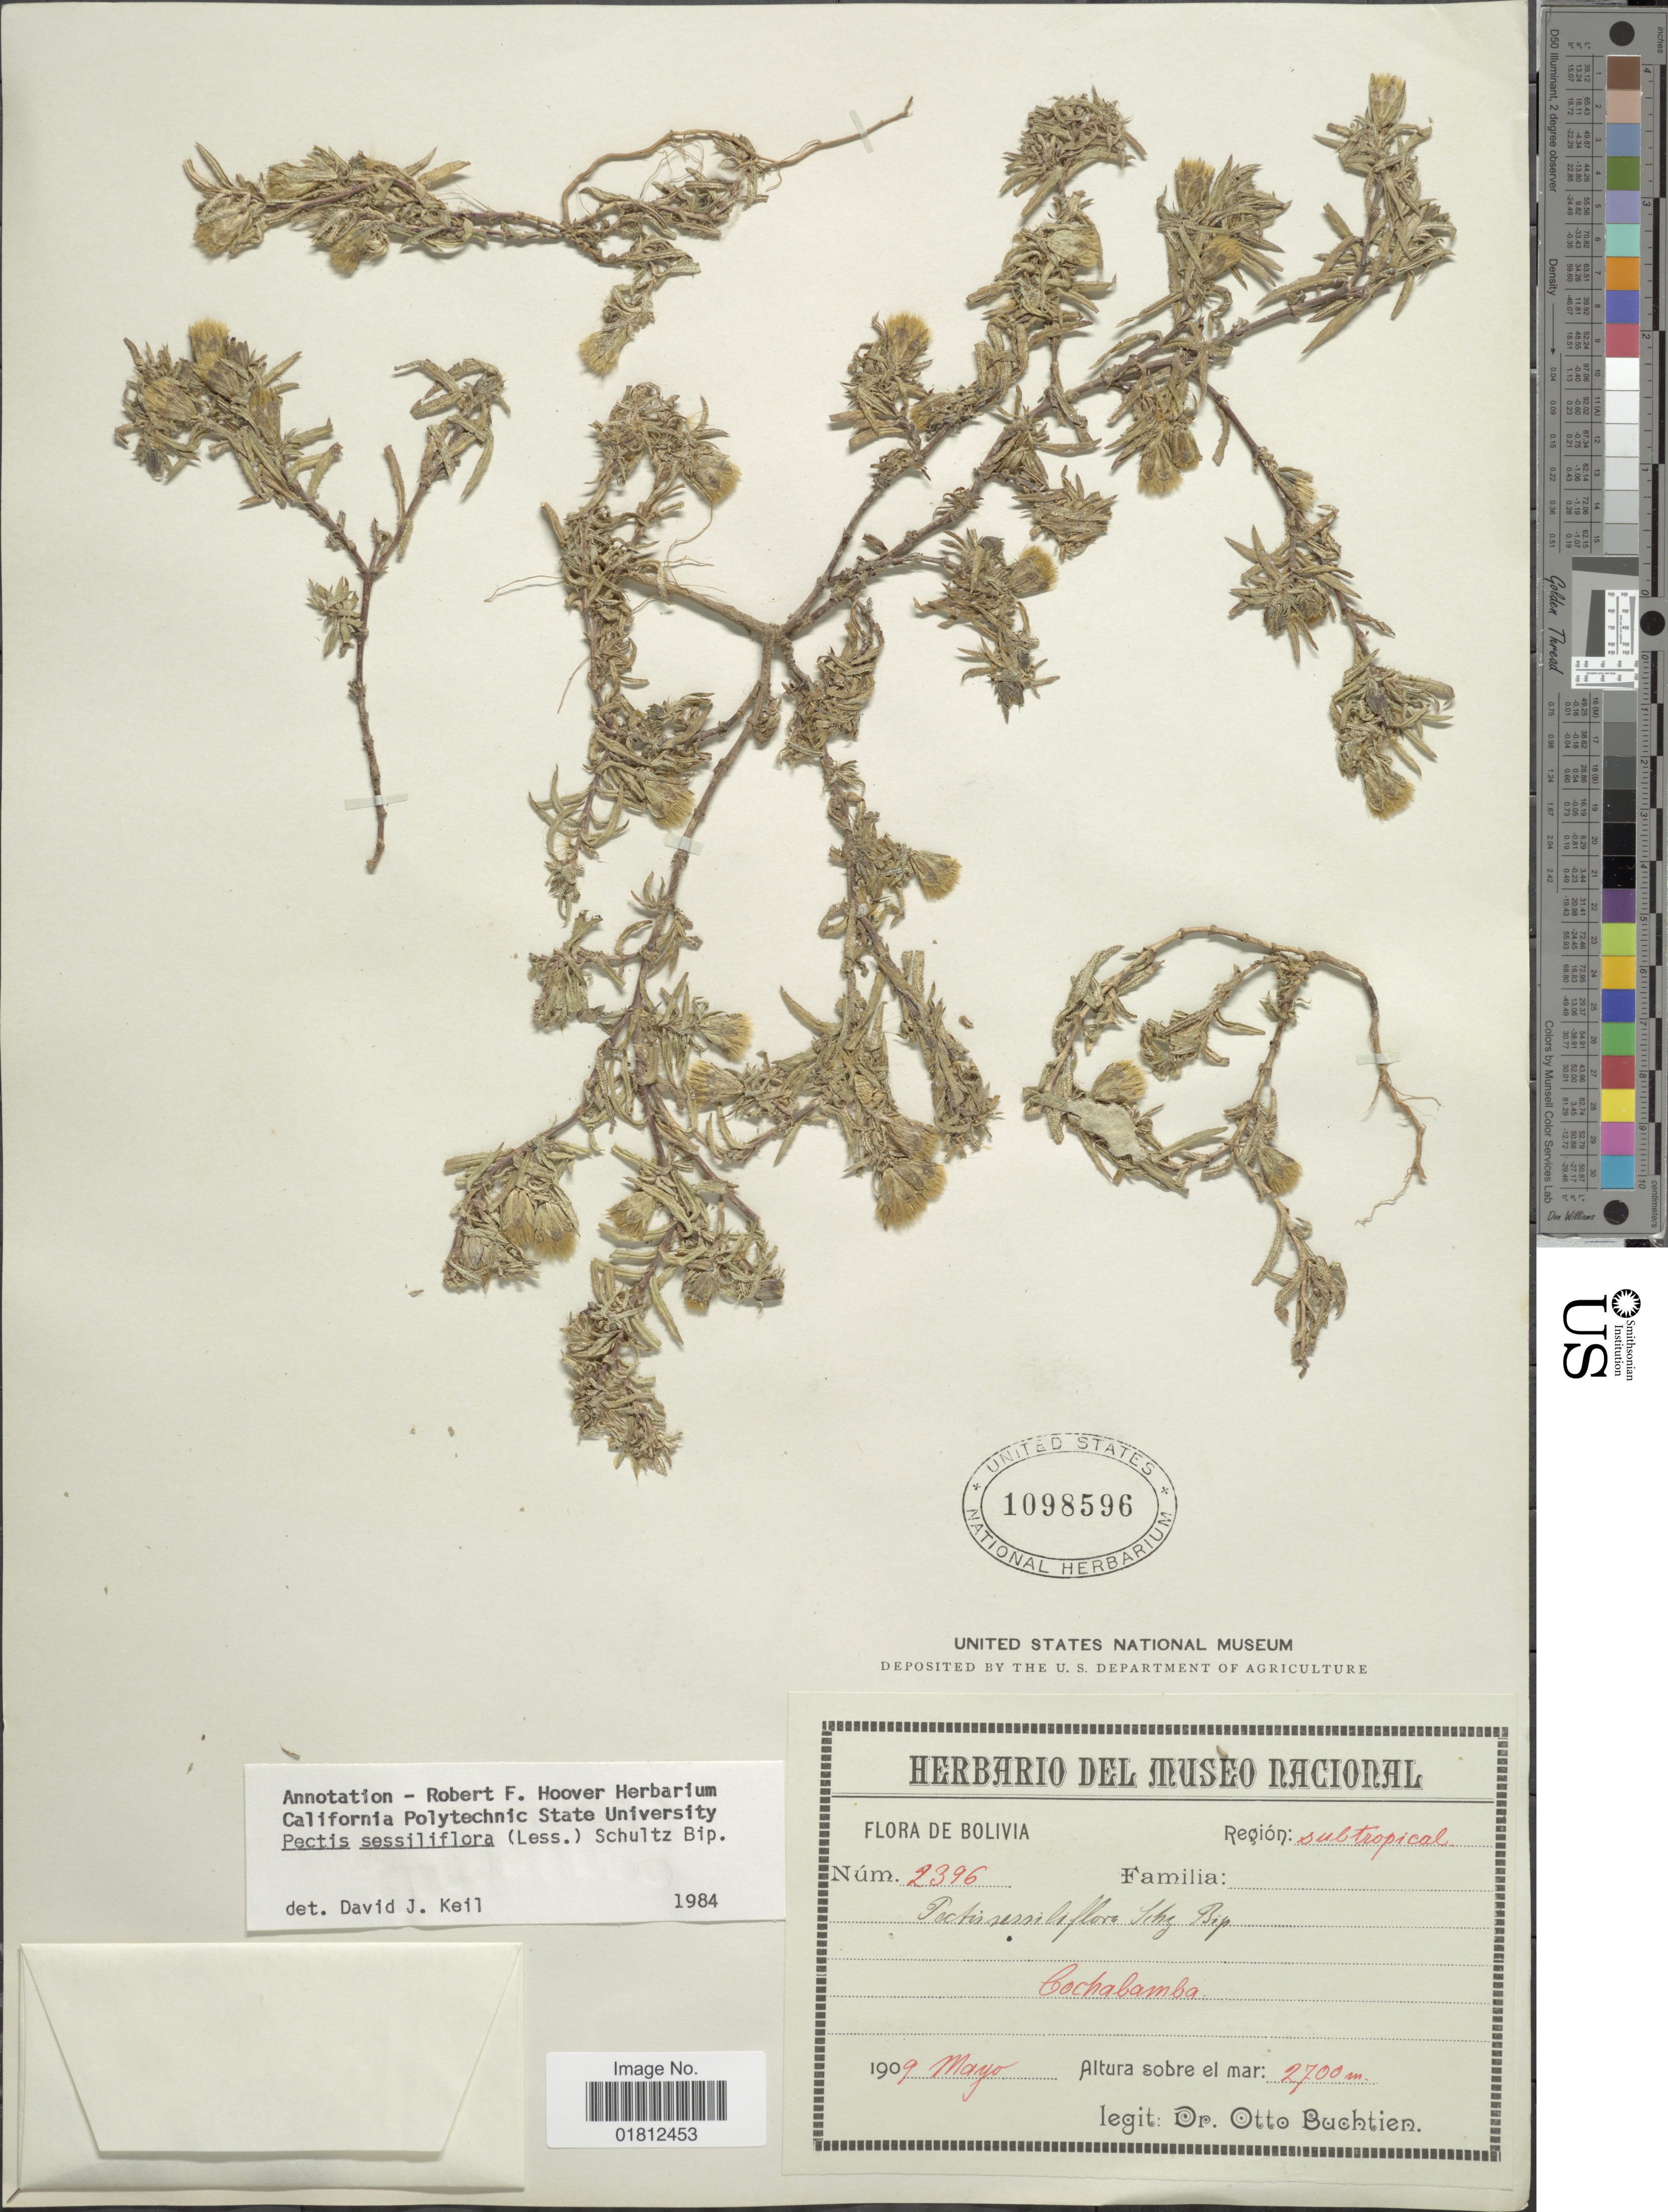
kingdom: Plantae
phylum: Tracheophyta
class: Magnoliopsida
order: Asterales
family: Asteraceae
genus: Pectis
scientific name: Pectis sessiliflora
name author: (Less.) Sch. Bip.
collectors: O. Buchtien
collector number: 2396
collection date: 1909-05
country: Bolivia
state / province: Cochabamba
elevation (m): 2700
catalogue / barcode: US 1098596